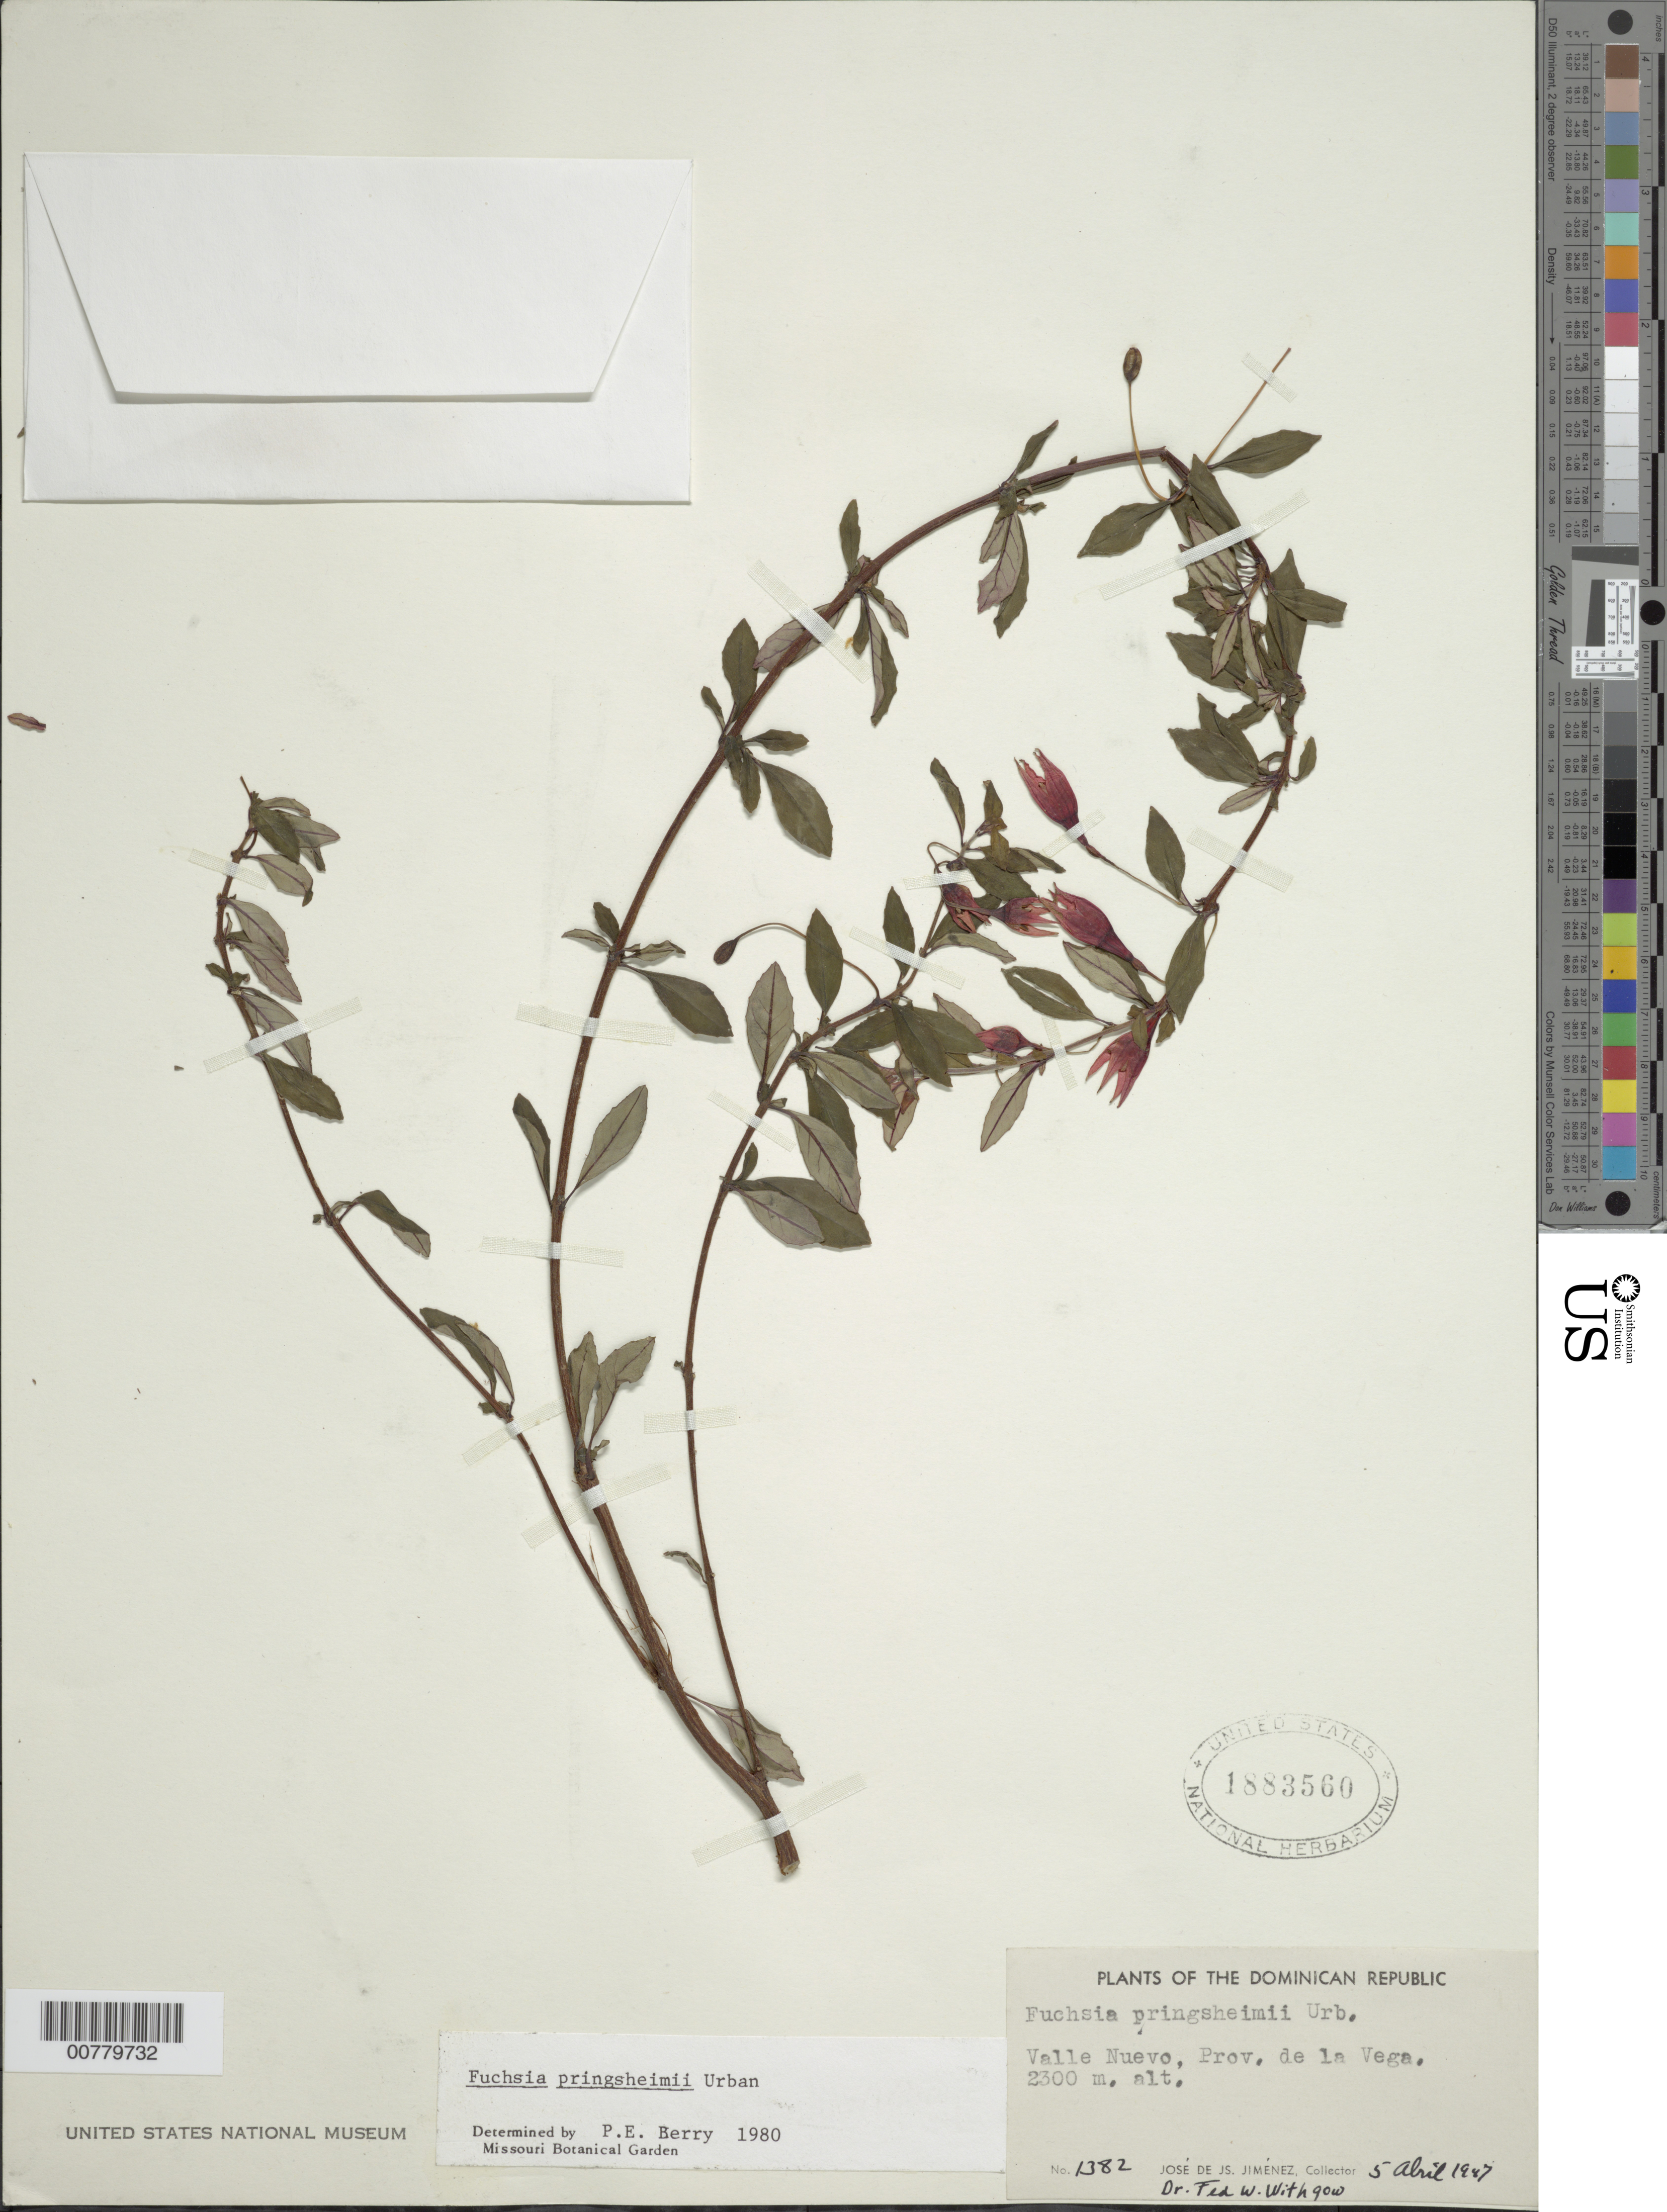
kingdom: Plantae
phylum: Tracheophyta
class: Magnoliopsida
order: Myrtales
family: Onagraceae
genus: Fuchsia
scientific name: Fuchsia triphylla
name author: L.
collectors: F. Withgow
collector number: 1382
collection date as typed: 05 Apr 1947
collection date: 1947-04-05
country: Dominican Republic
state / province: La Vega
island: Hispaniola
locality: Valle Nuevo.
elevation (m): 2300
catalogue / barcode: US 1883560